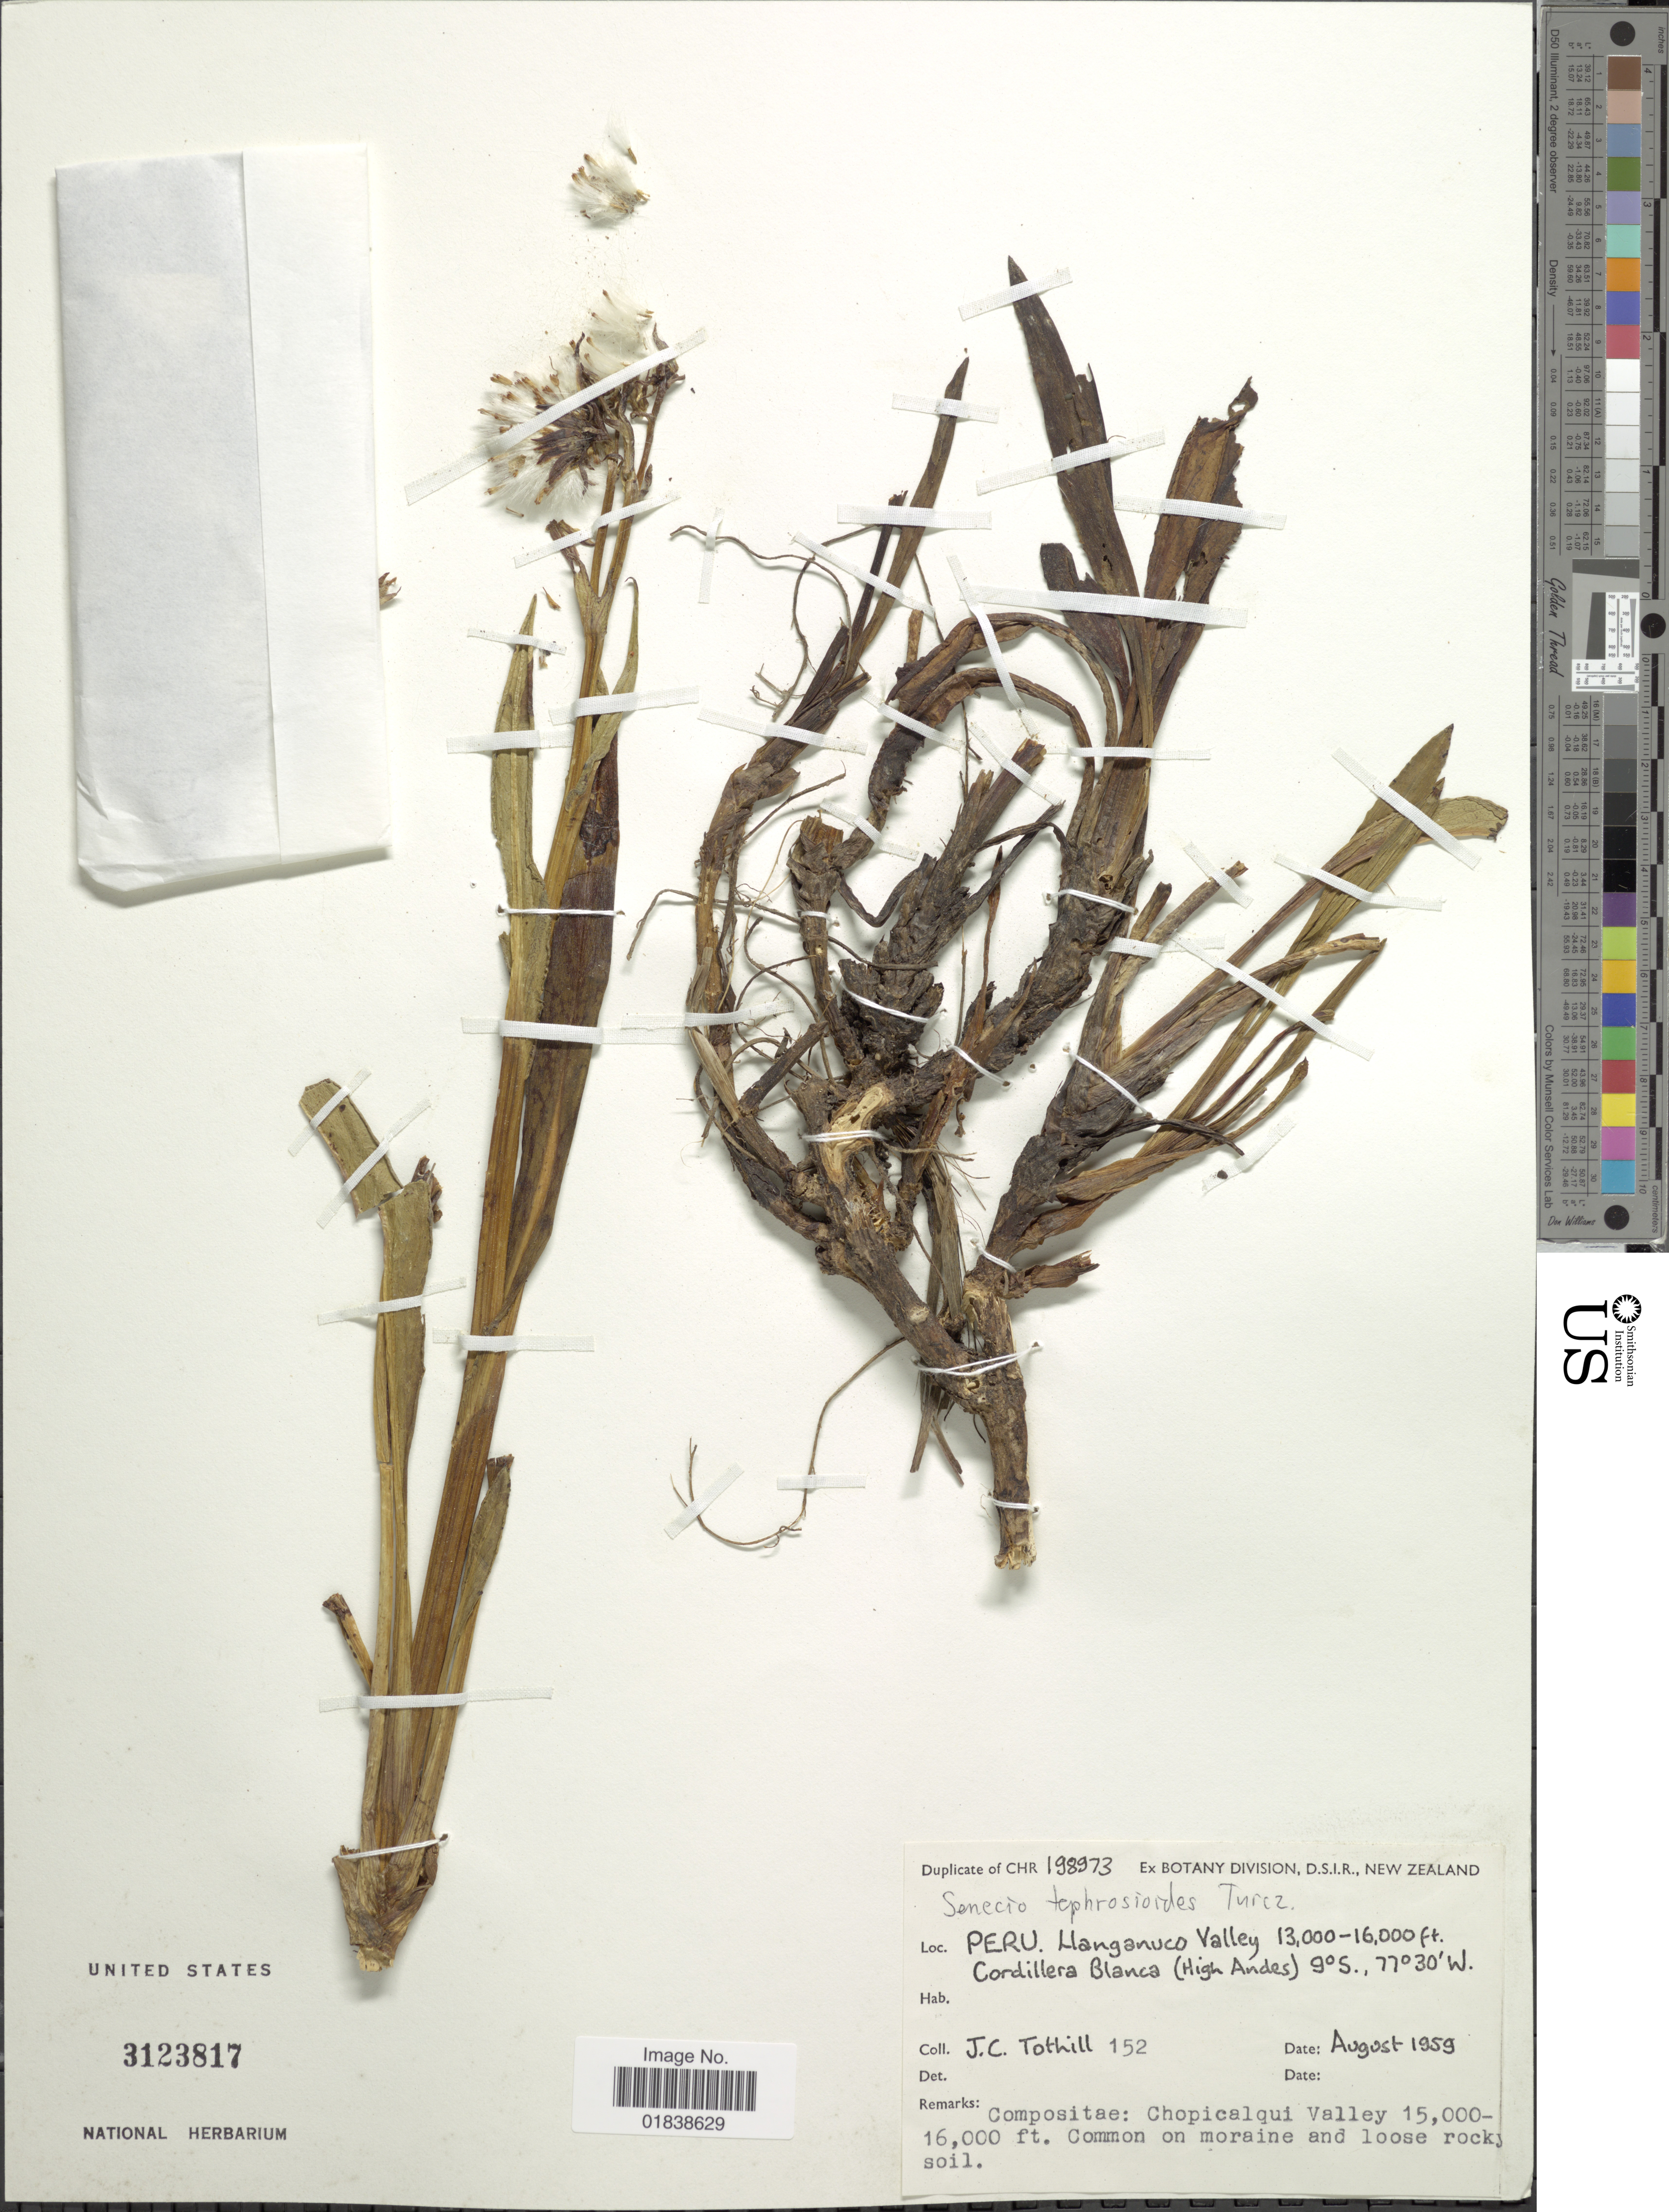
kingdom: Plantae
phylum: Tracheophyta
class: Magnoliopsida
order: Asterales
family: Asteraceae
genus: Senecio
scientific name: Senecio tephrosioides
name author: Turcz.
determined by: Salomon, Luciana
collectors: J. C. Tothill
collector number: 152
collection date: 1959-08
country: Peru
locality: Llanganuco Valley, Cordillera Blanca (High Andes)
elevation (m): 3962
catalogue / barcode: US 3123817